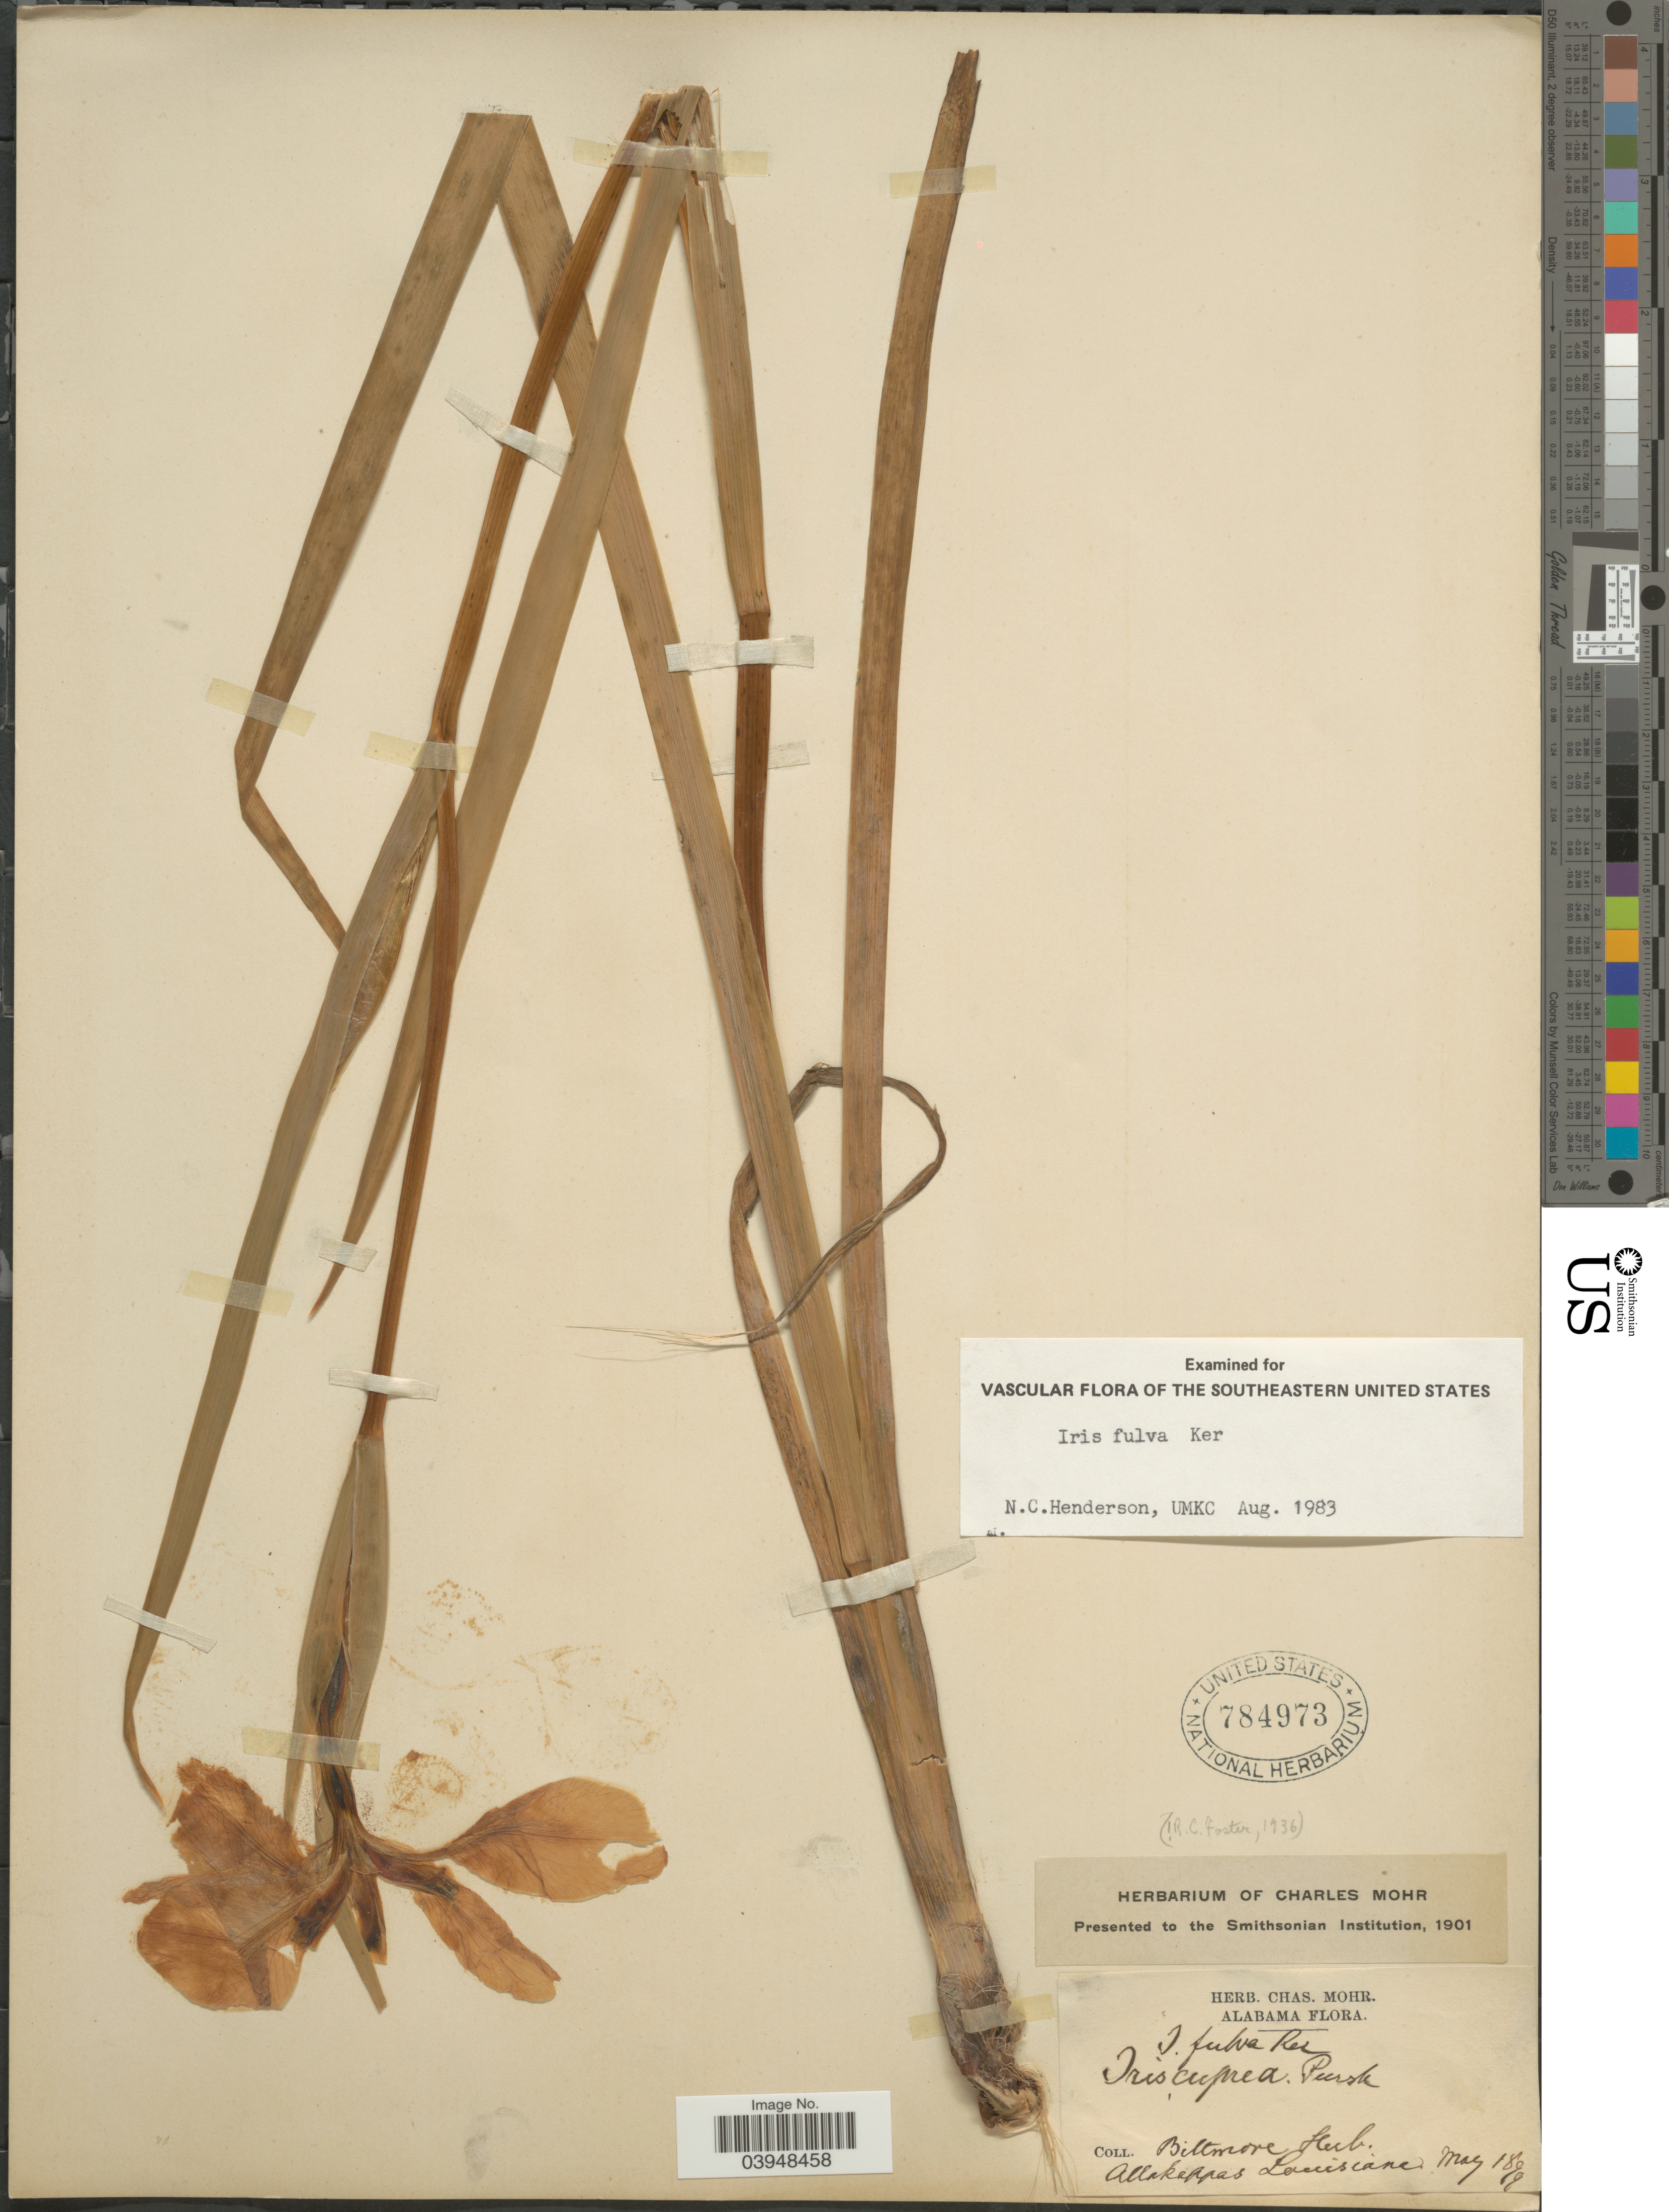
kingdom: Plantae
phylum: Tracheophyta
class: Liliopsida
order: Asparagales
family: Iridaceae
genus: Iris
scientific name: Iris fulva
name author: Ker Gawl.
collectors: ex herb. Biltmore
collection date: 1899-05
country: United States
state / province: Louisiana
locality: Allakappas.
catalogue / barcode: US 784973